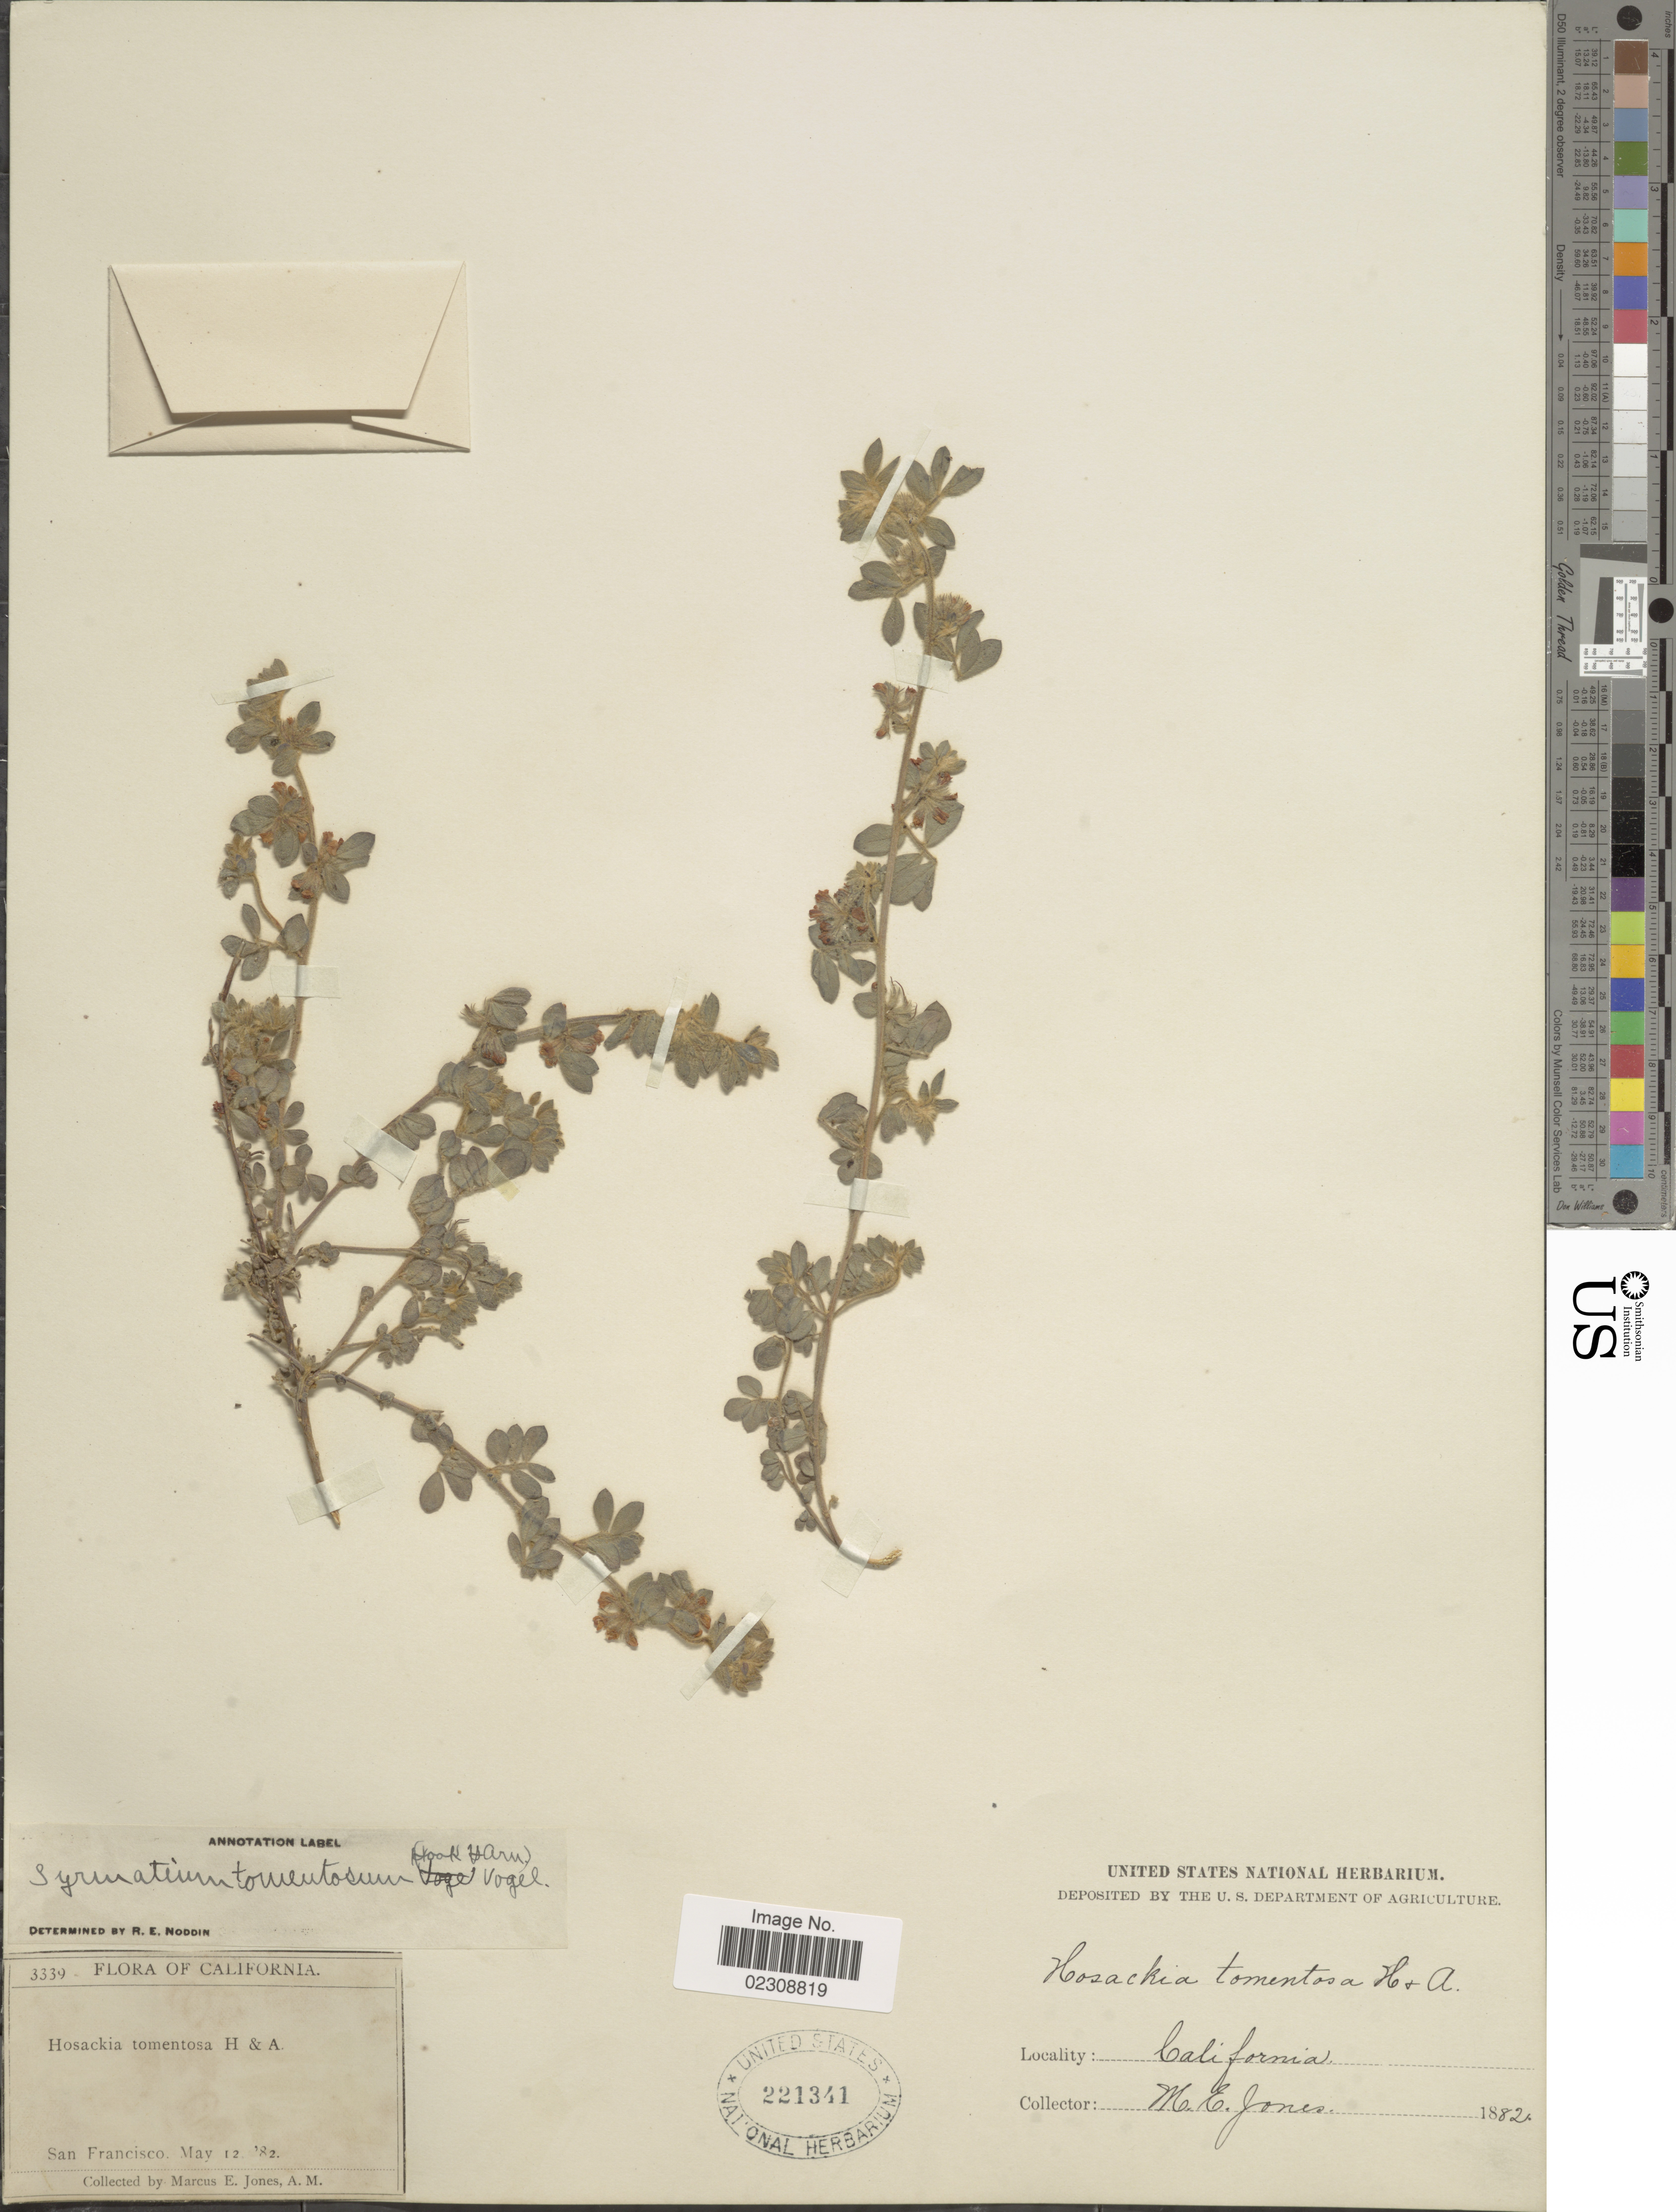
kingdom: Plantae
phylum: Tracheophyta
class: Magnoliopsida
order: Fabales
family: Fabaceae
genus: Syrmatium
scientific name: Syrmatium tomentosum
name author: (Hook. & Arn.) Vogel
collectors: M. E. Jones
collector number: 3339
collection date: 1882-05-12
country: United States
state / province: California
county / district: San Francisco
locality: San Francisco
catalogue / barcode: US 221341